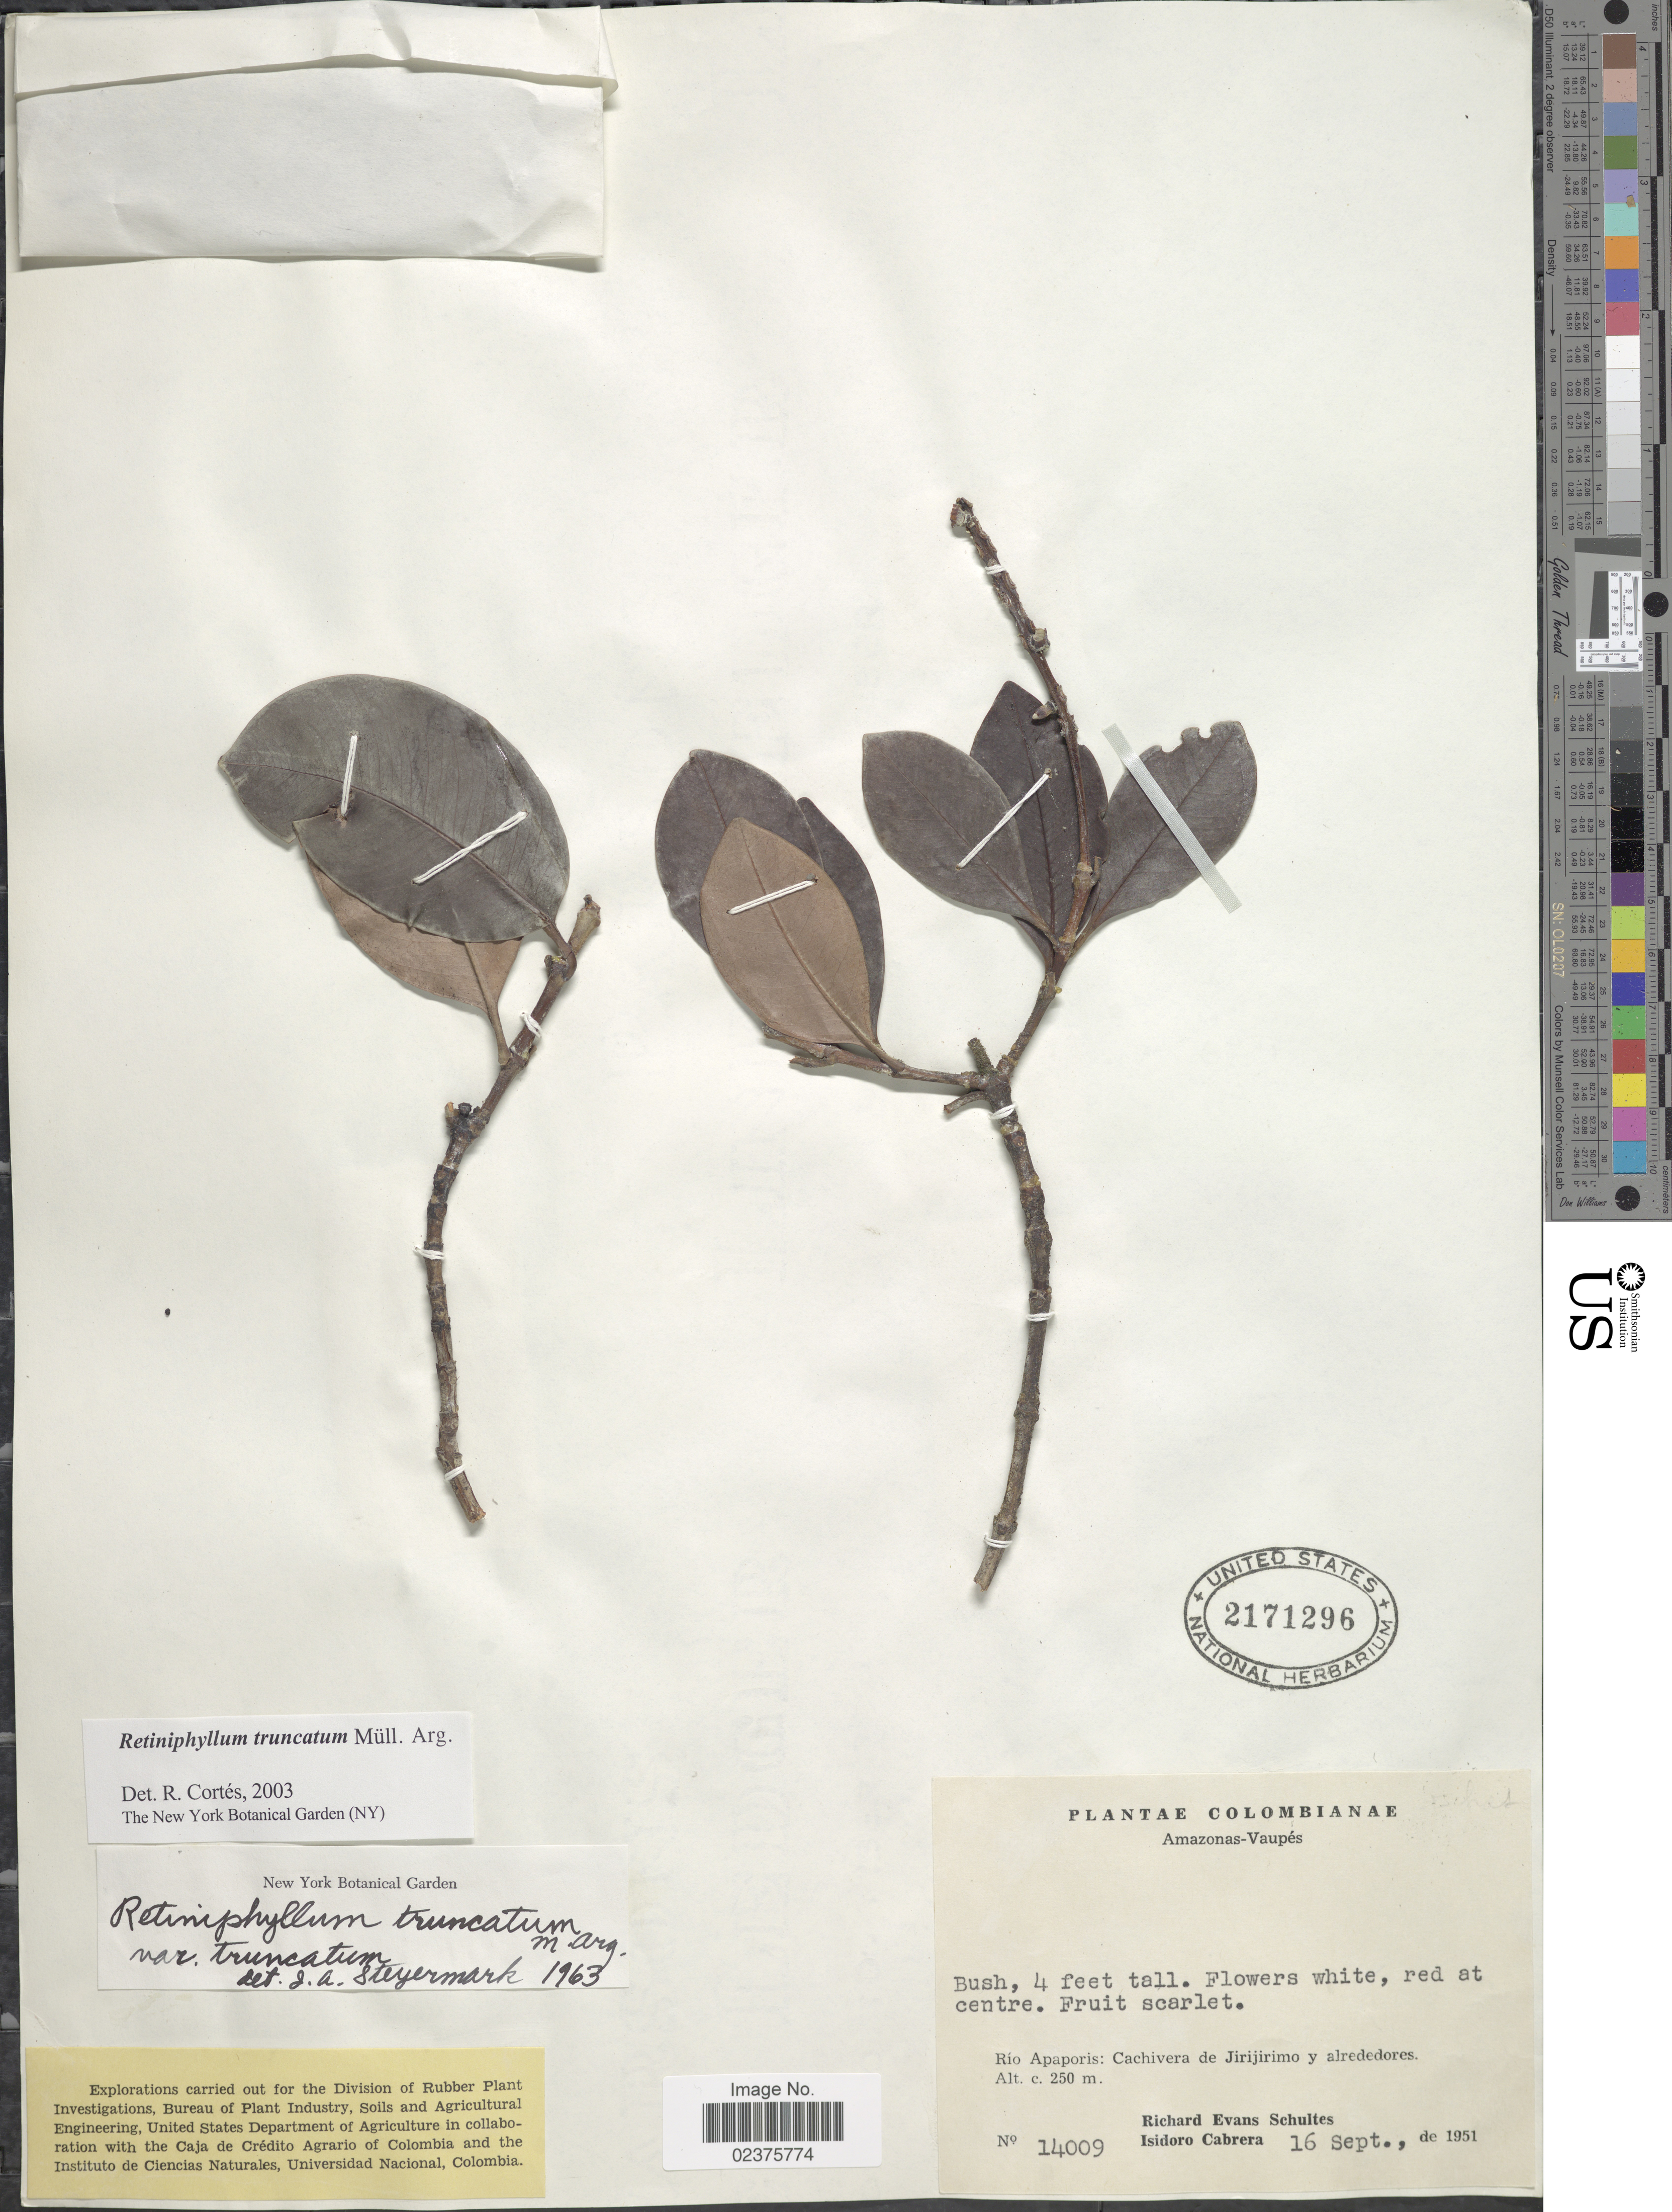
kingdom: Plantae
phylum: Tracheophyta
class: Magnoliopsida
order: Gentianales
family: Rubiaceae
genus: Retiniphyllum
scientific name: Retiniphyllum truncatum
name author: Müll. Arg.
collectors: R. E. Schultes & I. Cabrera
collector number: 14009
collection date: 1951-09-16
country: Colombia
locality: Amazonas-Vaupes, Rio Apaporis: Cachivera de Jirijirimo y alrededores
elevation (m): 250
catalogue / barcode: US 2171296